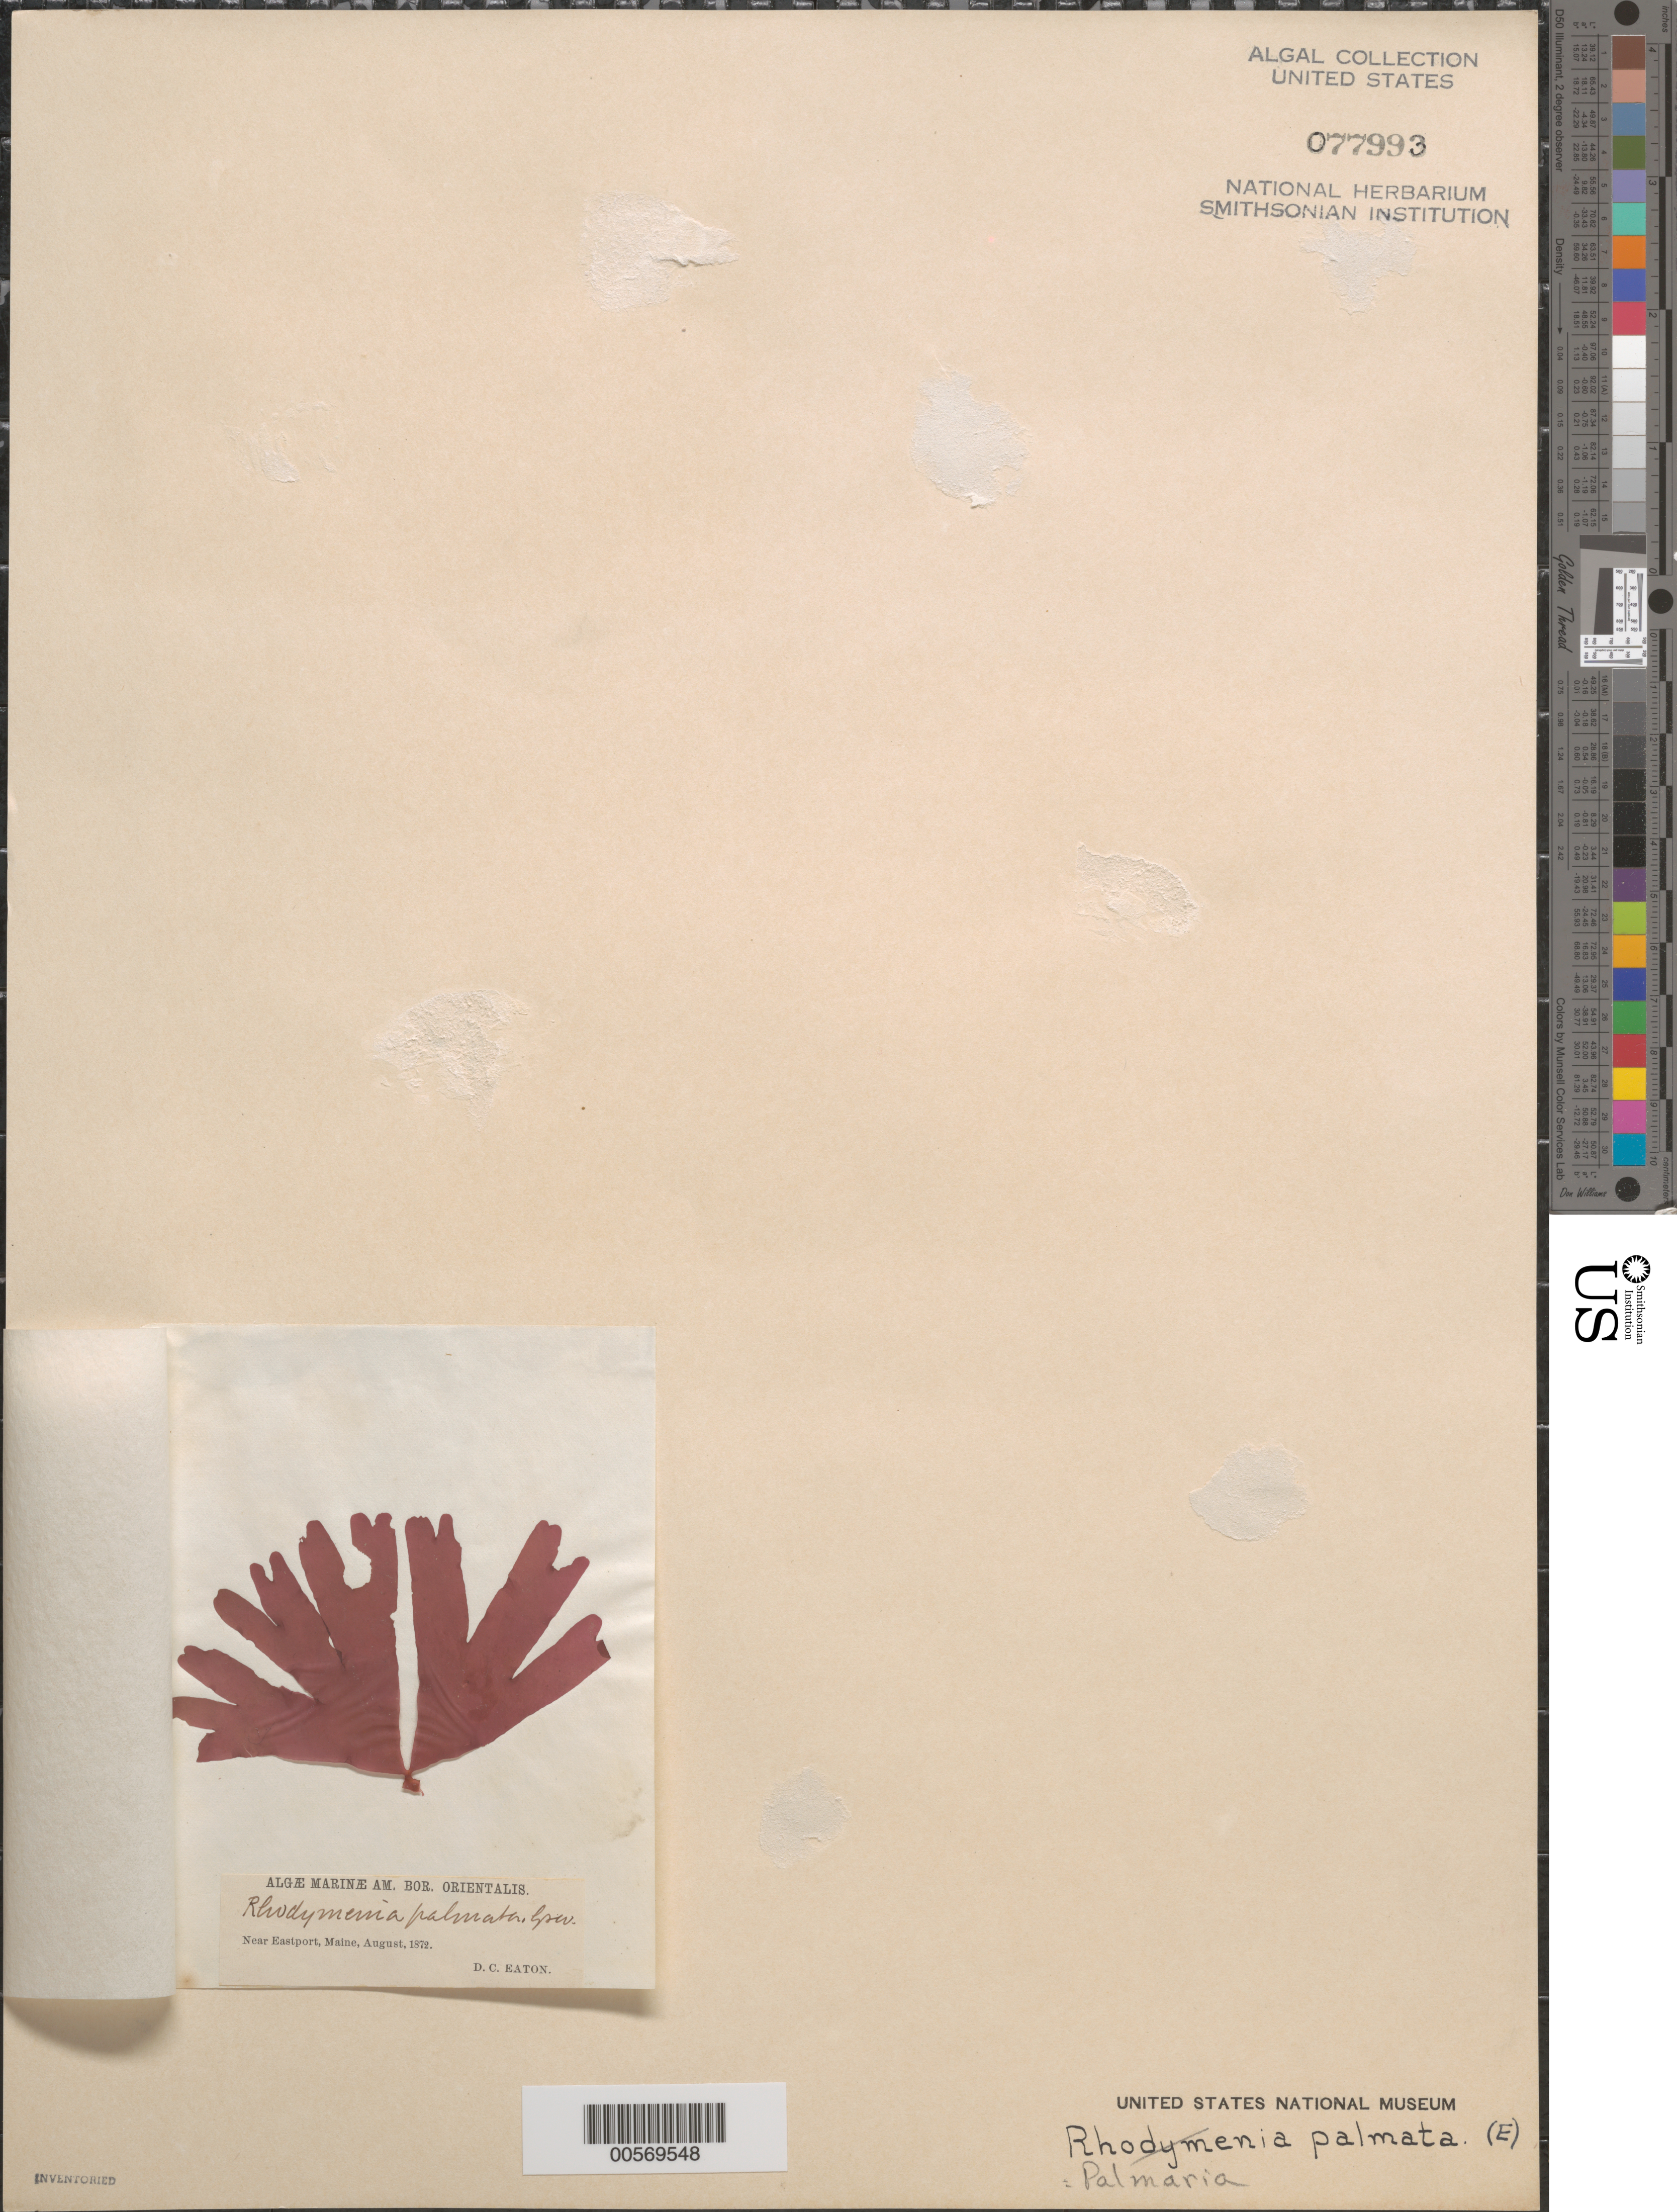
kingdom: Plantae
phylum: Rhodophyta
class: Florideophyceae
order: Palmariales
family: Palmariaceae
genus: Palmaria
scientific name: Palmaria palmata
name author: (L.) F. Weber & D. Mohr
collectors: D. C. Eaton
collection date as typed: Aug 1972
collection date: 1972-08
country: United States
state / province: Maine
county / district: Washington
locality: Near Eastport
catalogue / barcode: US 77993